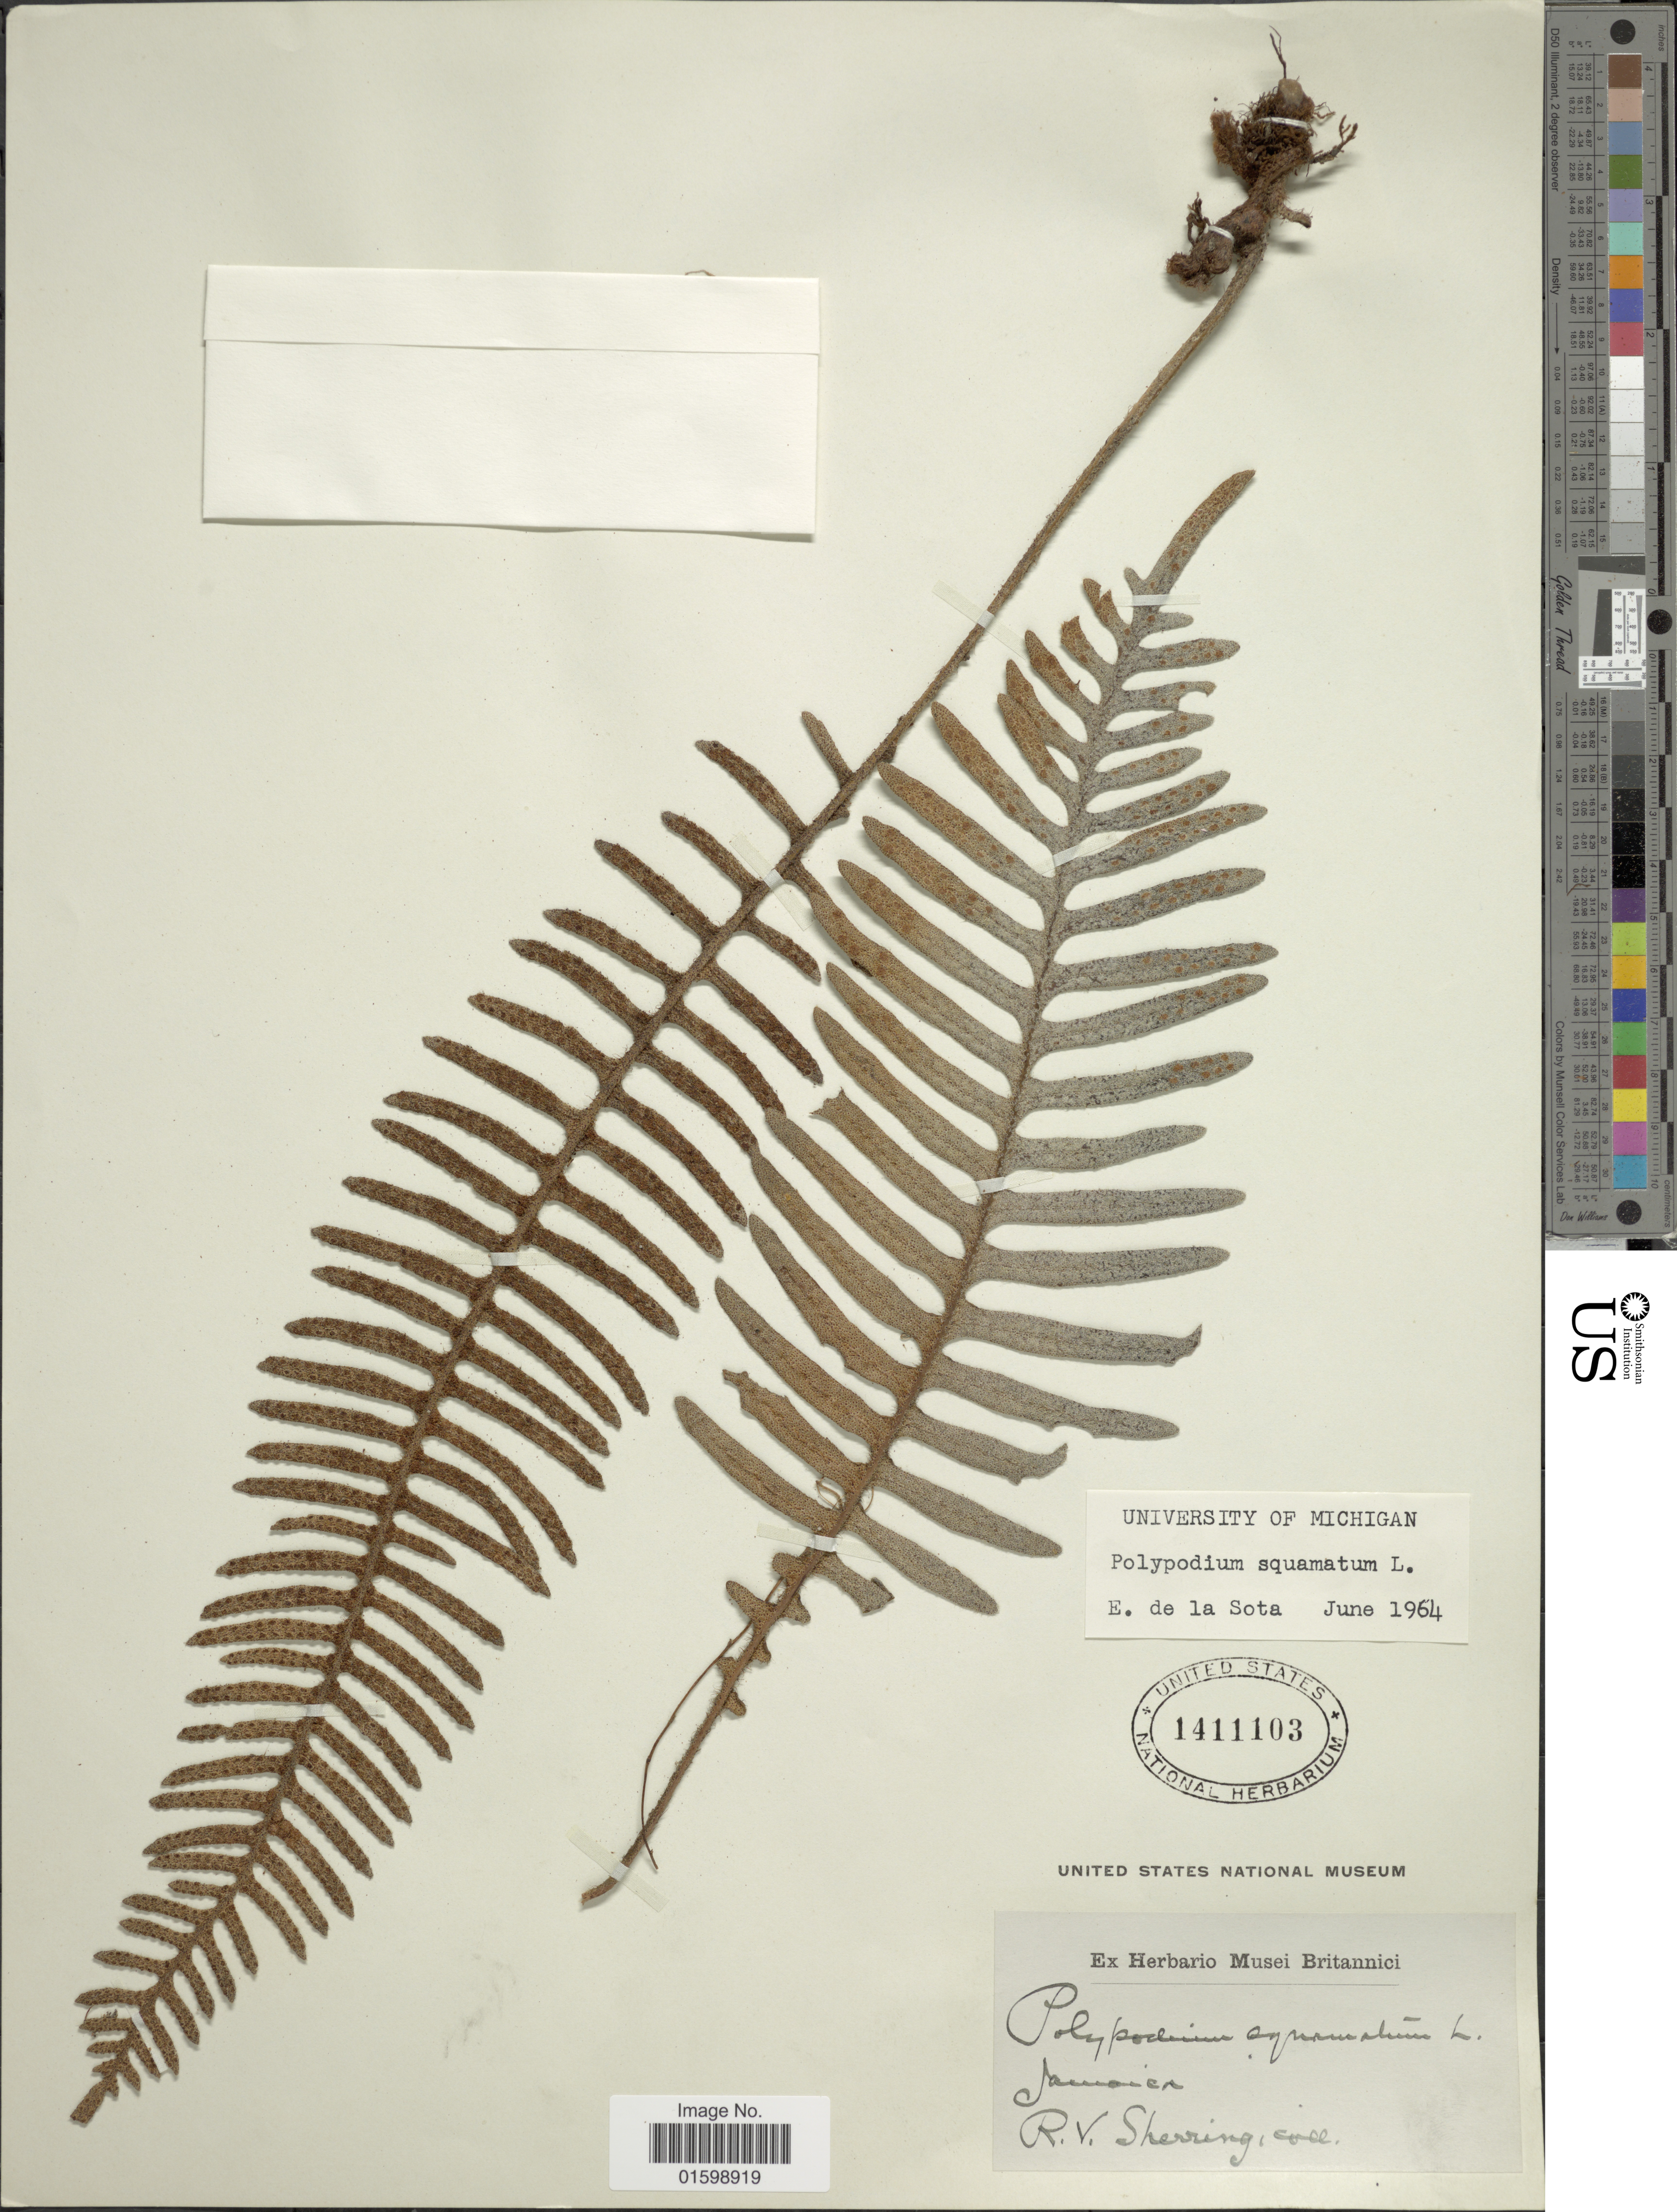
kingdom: Plantae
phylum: Tracheophyta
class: Polypodiopsida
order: Polypodiales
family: Polypodiaceae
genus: Pleopeltis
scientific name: Pleopeltis squamata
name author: (L.) J. Sm.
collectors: R. Sherring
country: Jamaica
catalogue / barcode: US 1411103